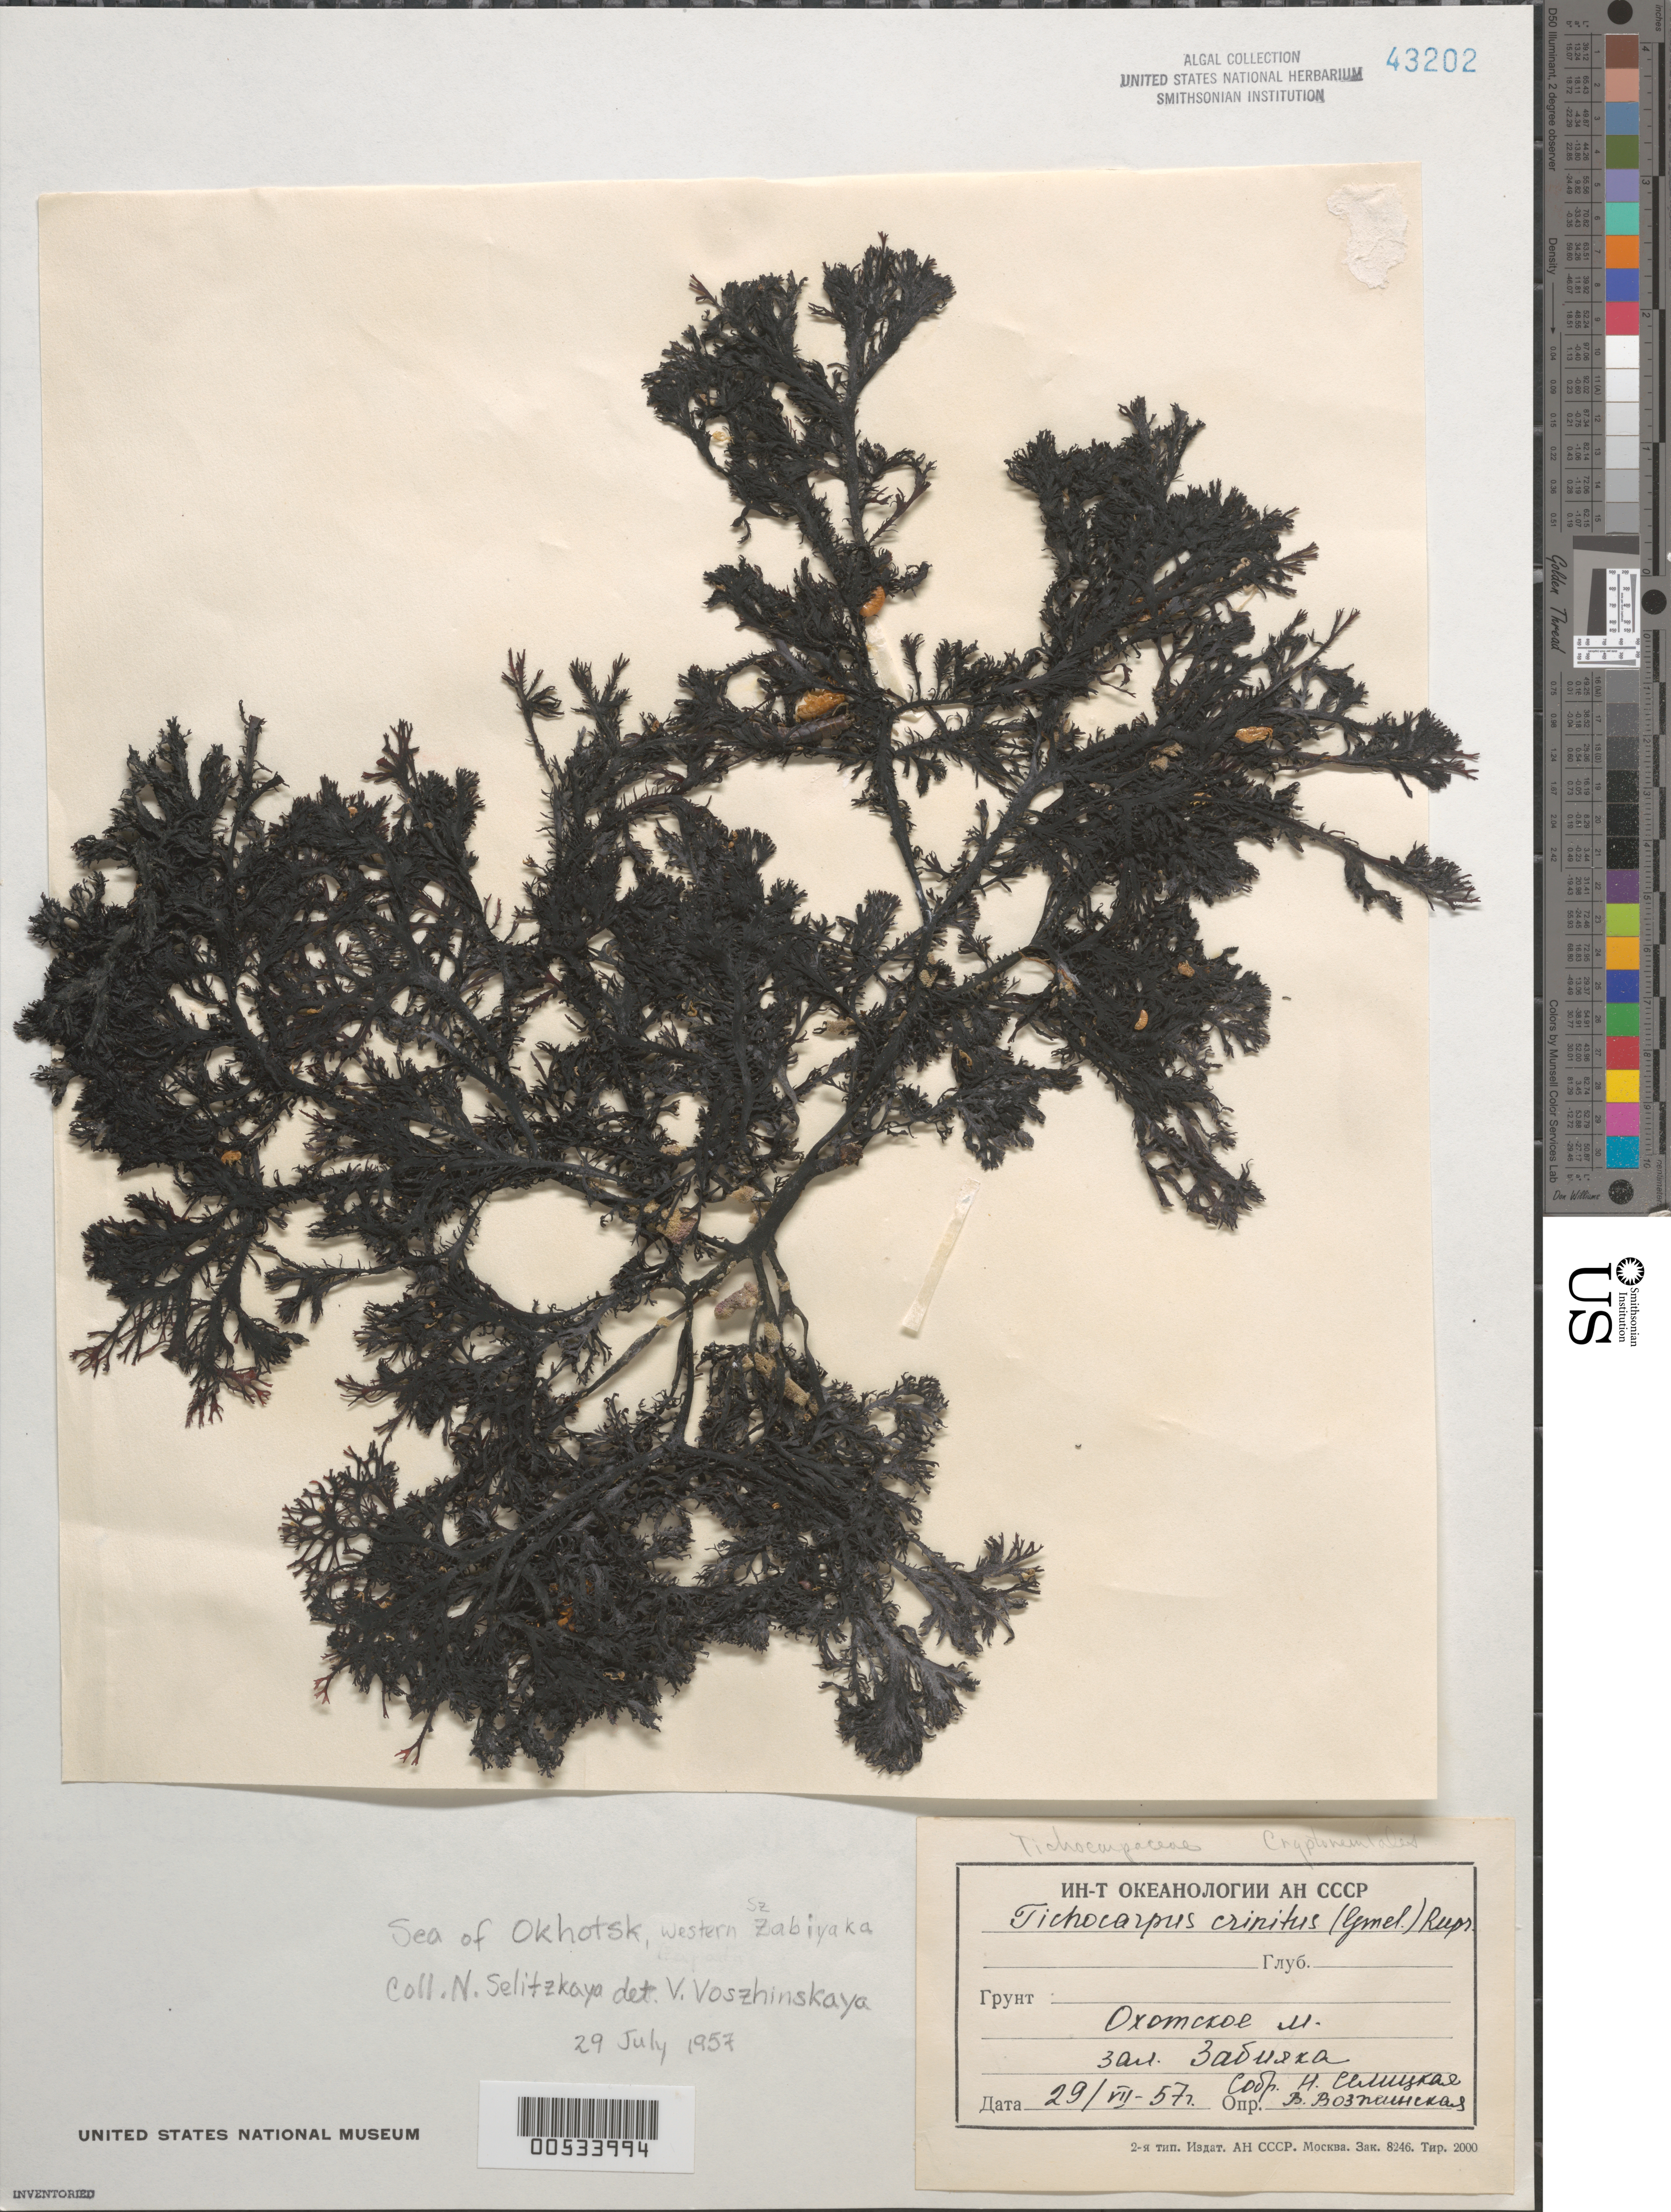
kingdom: Plantae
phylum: Rhodophyta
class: Florideophyceae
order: Gigartinales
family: Tichocarpaceae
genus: Tichocarpus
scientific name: Tichocarpus crinitus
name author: (S.G. Gmel.) Rupr.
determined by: Vozzhinskaya, V.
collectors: N. Selitzkaya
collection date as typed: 29 Jul 1957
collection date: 1957-07-29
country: Russian Federation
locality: Sea of Ochotsk, western Zabiyaka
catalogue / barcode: US 43202